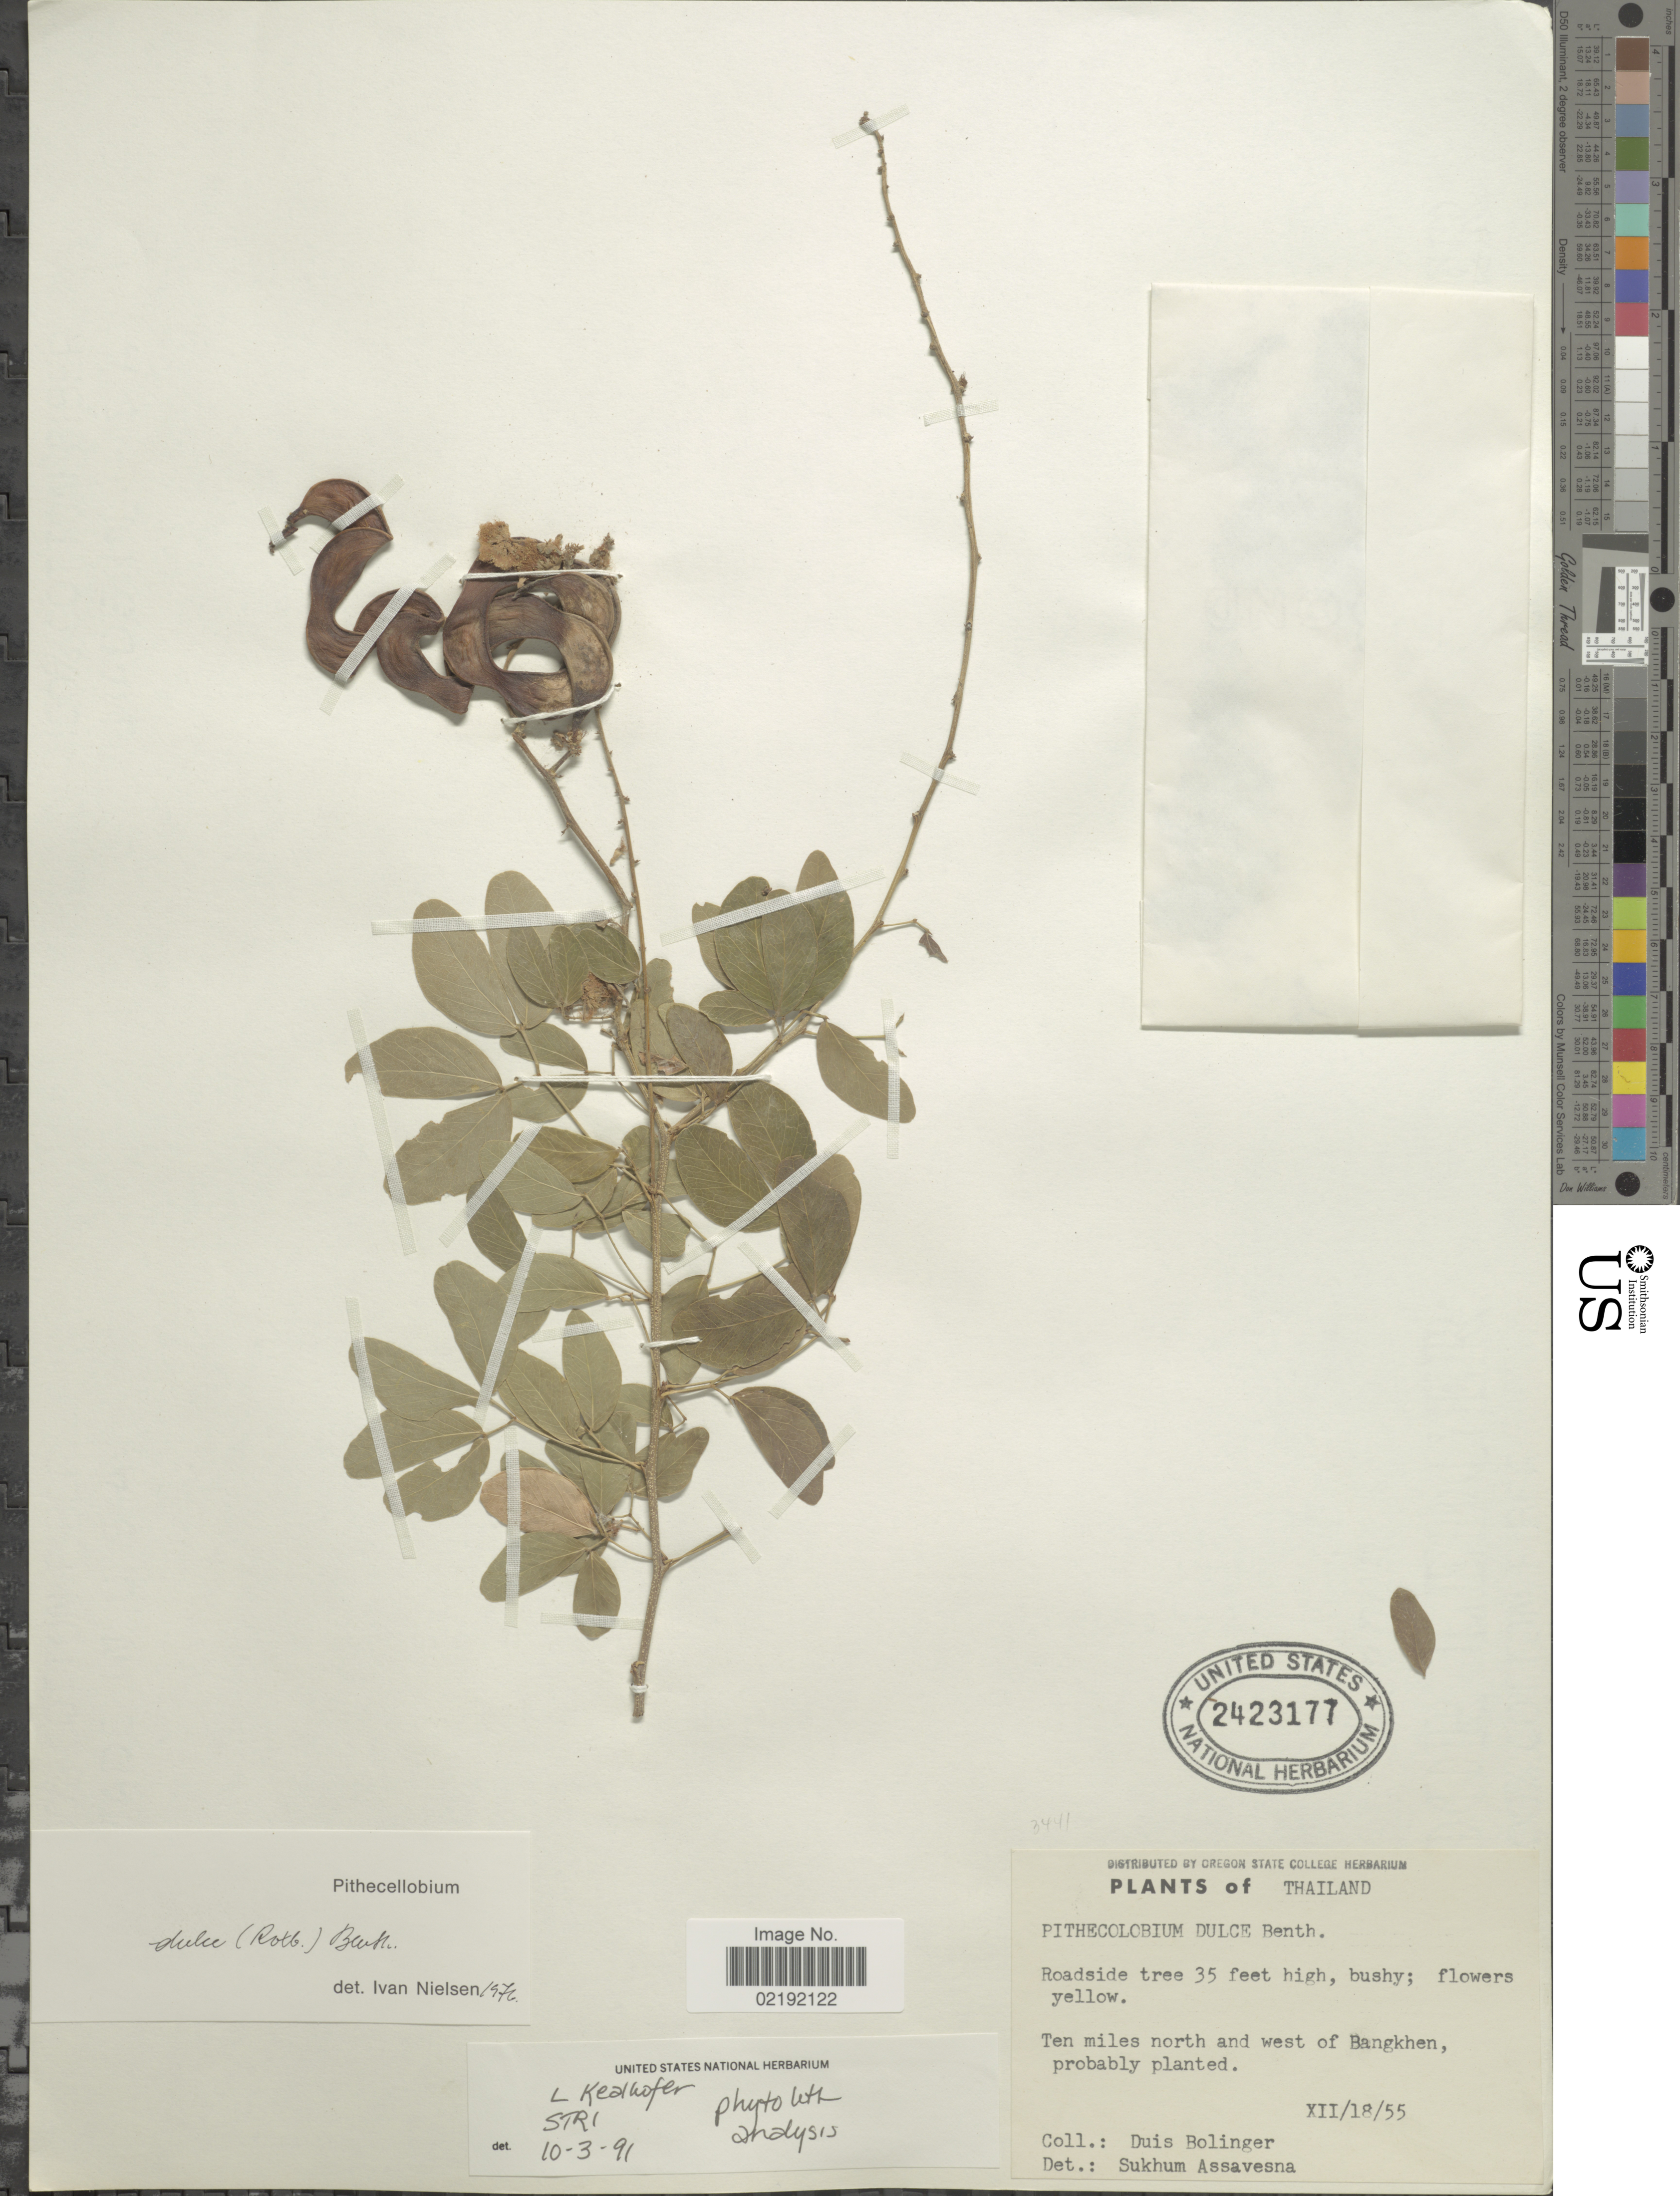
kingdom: Plantae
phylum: Tracheophyta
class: Magnoliopsida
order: Fabales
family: Fabaceae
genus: Pithecellobium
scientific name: Pithecellobium dulce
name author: (Roxb.) Benth.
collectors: D. Bolinger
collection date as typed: Transcribed d/m/y: 18/12/55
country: Thailand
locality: Ten miles north and west of Bangkhen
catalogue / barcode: US 2423177